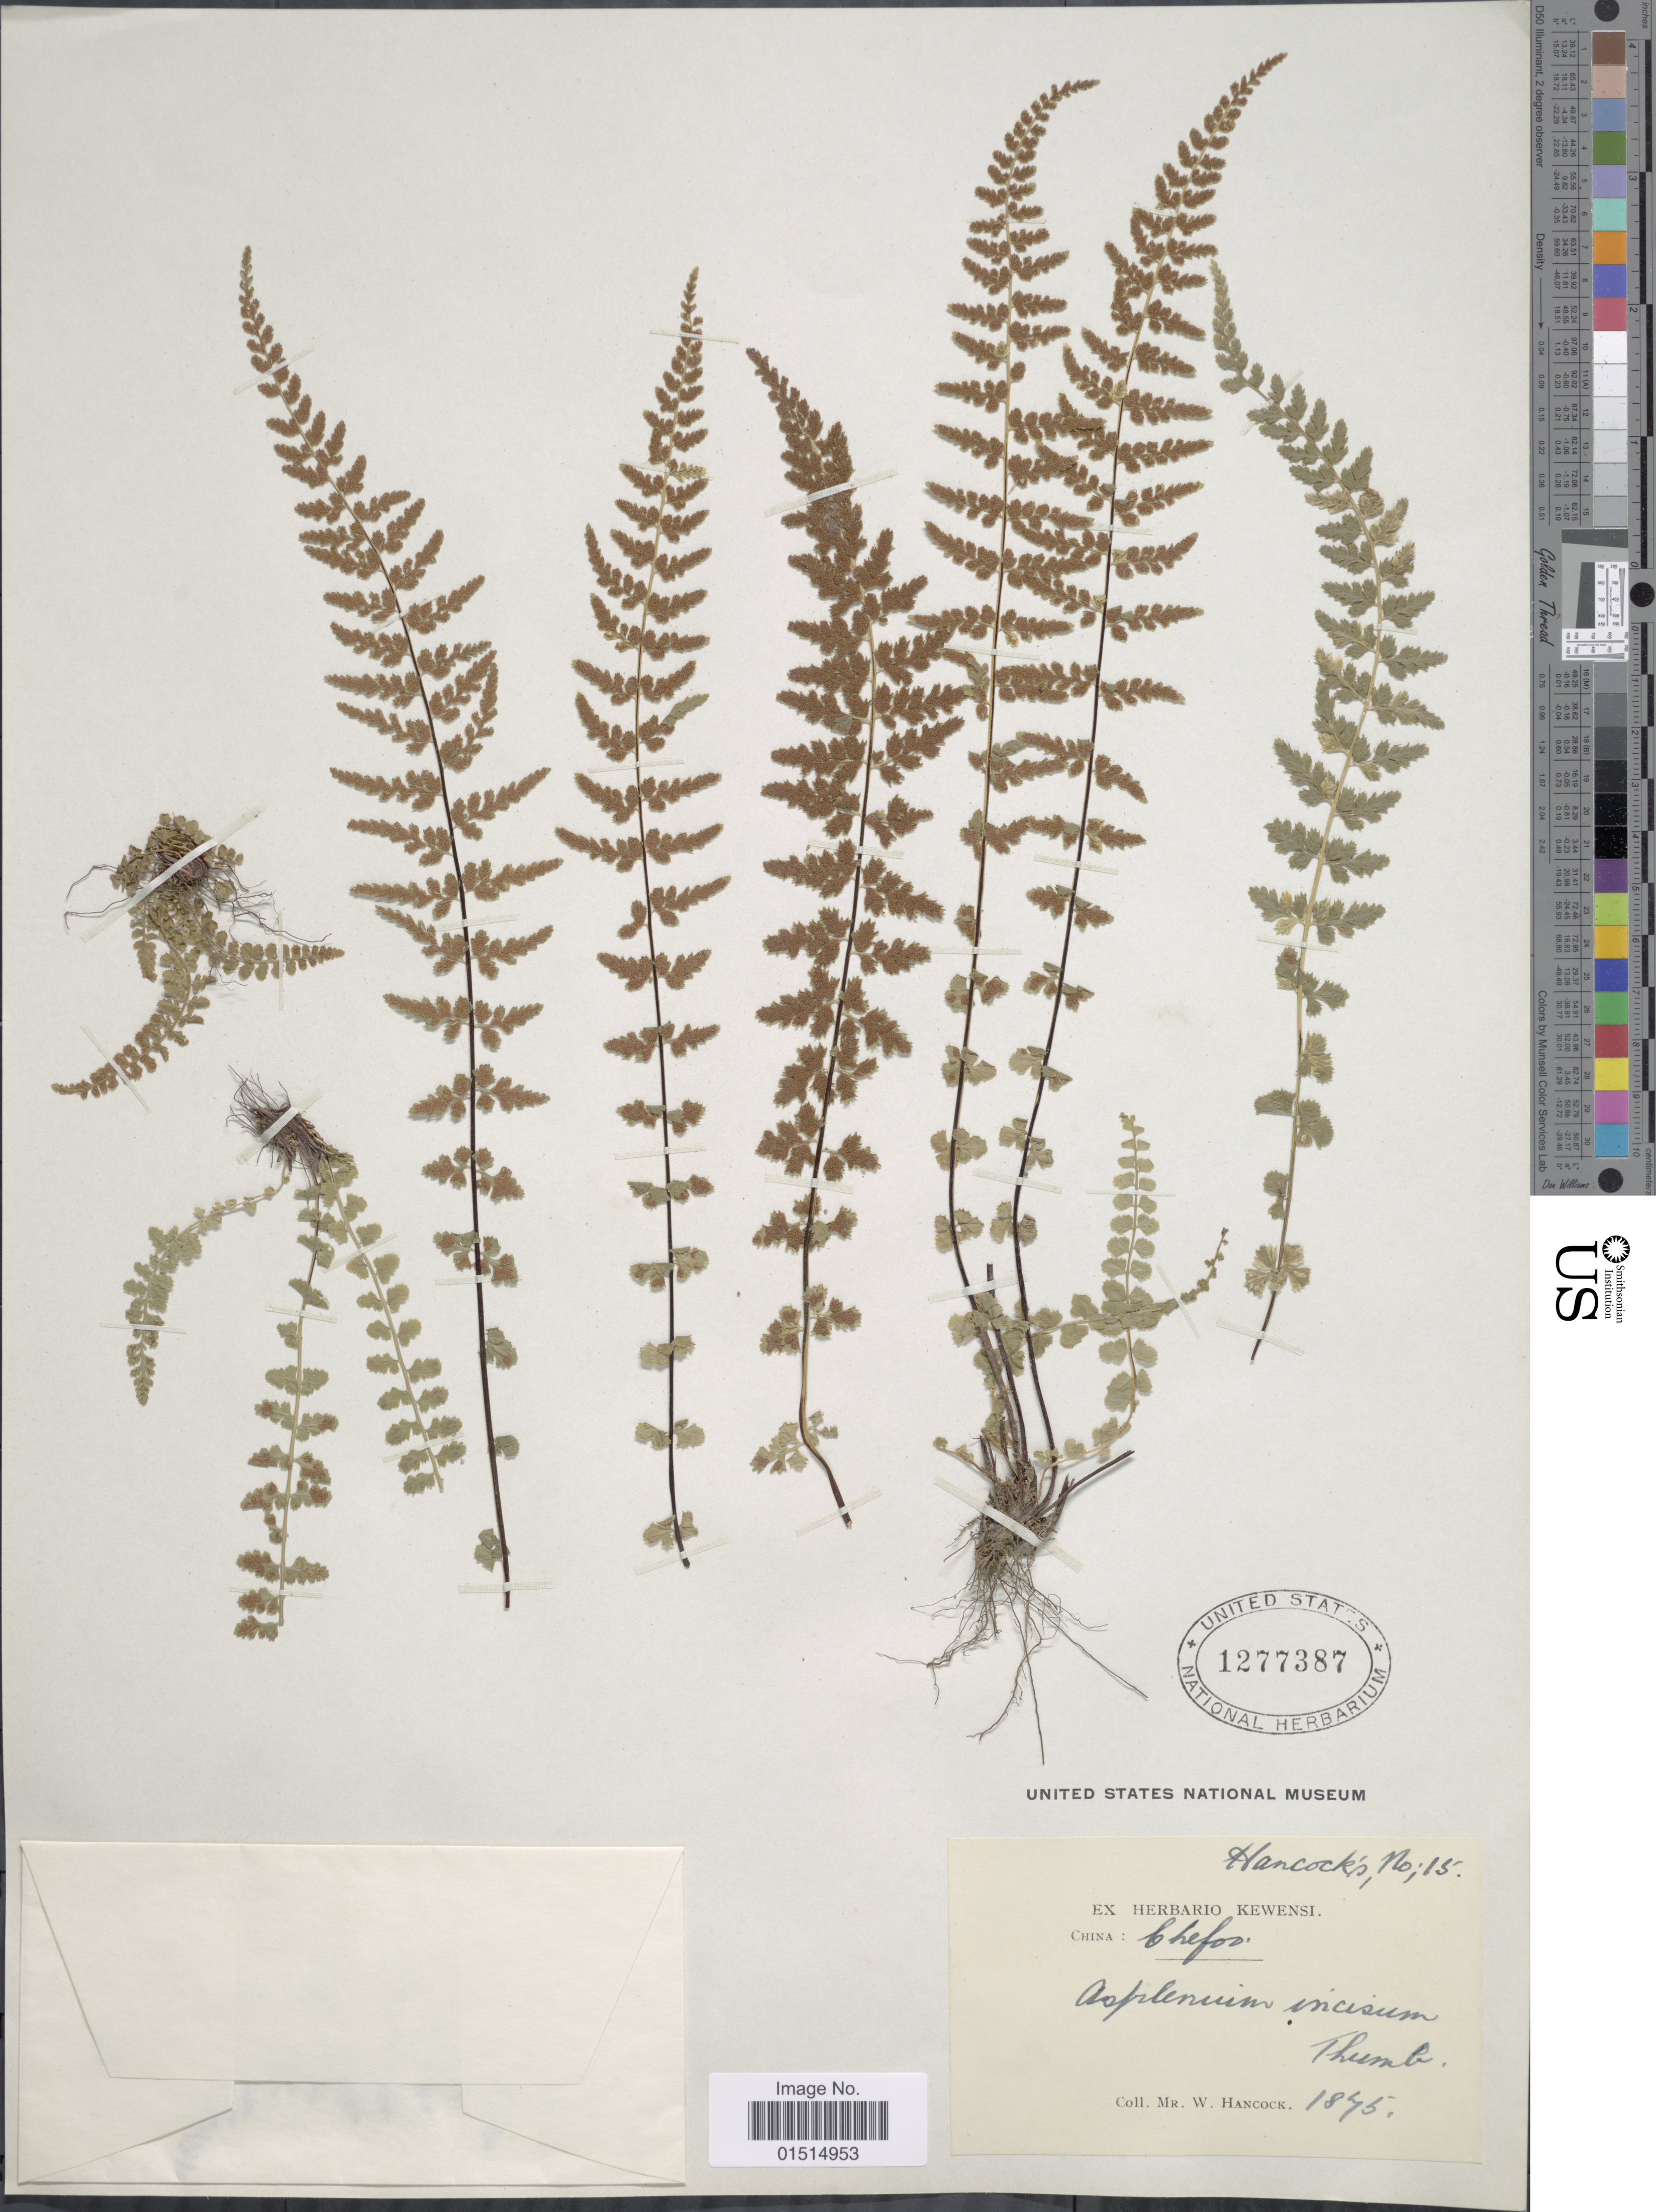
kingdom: Plantae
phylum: Tracheophyta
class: Polypodiopsida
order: Polypodiales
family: Aspleniaceae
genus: Asplenium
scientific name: Asplenium incisum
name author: Thunb.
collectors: W. Hancock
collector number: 15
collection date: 1875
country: China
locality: Chefoo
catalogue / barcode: US 1277387